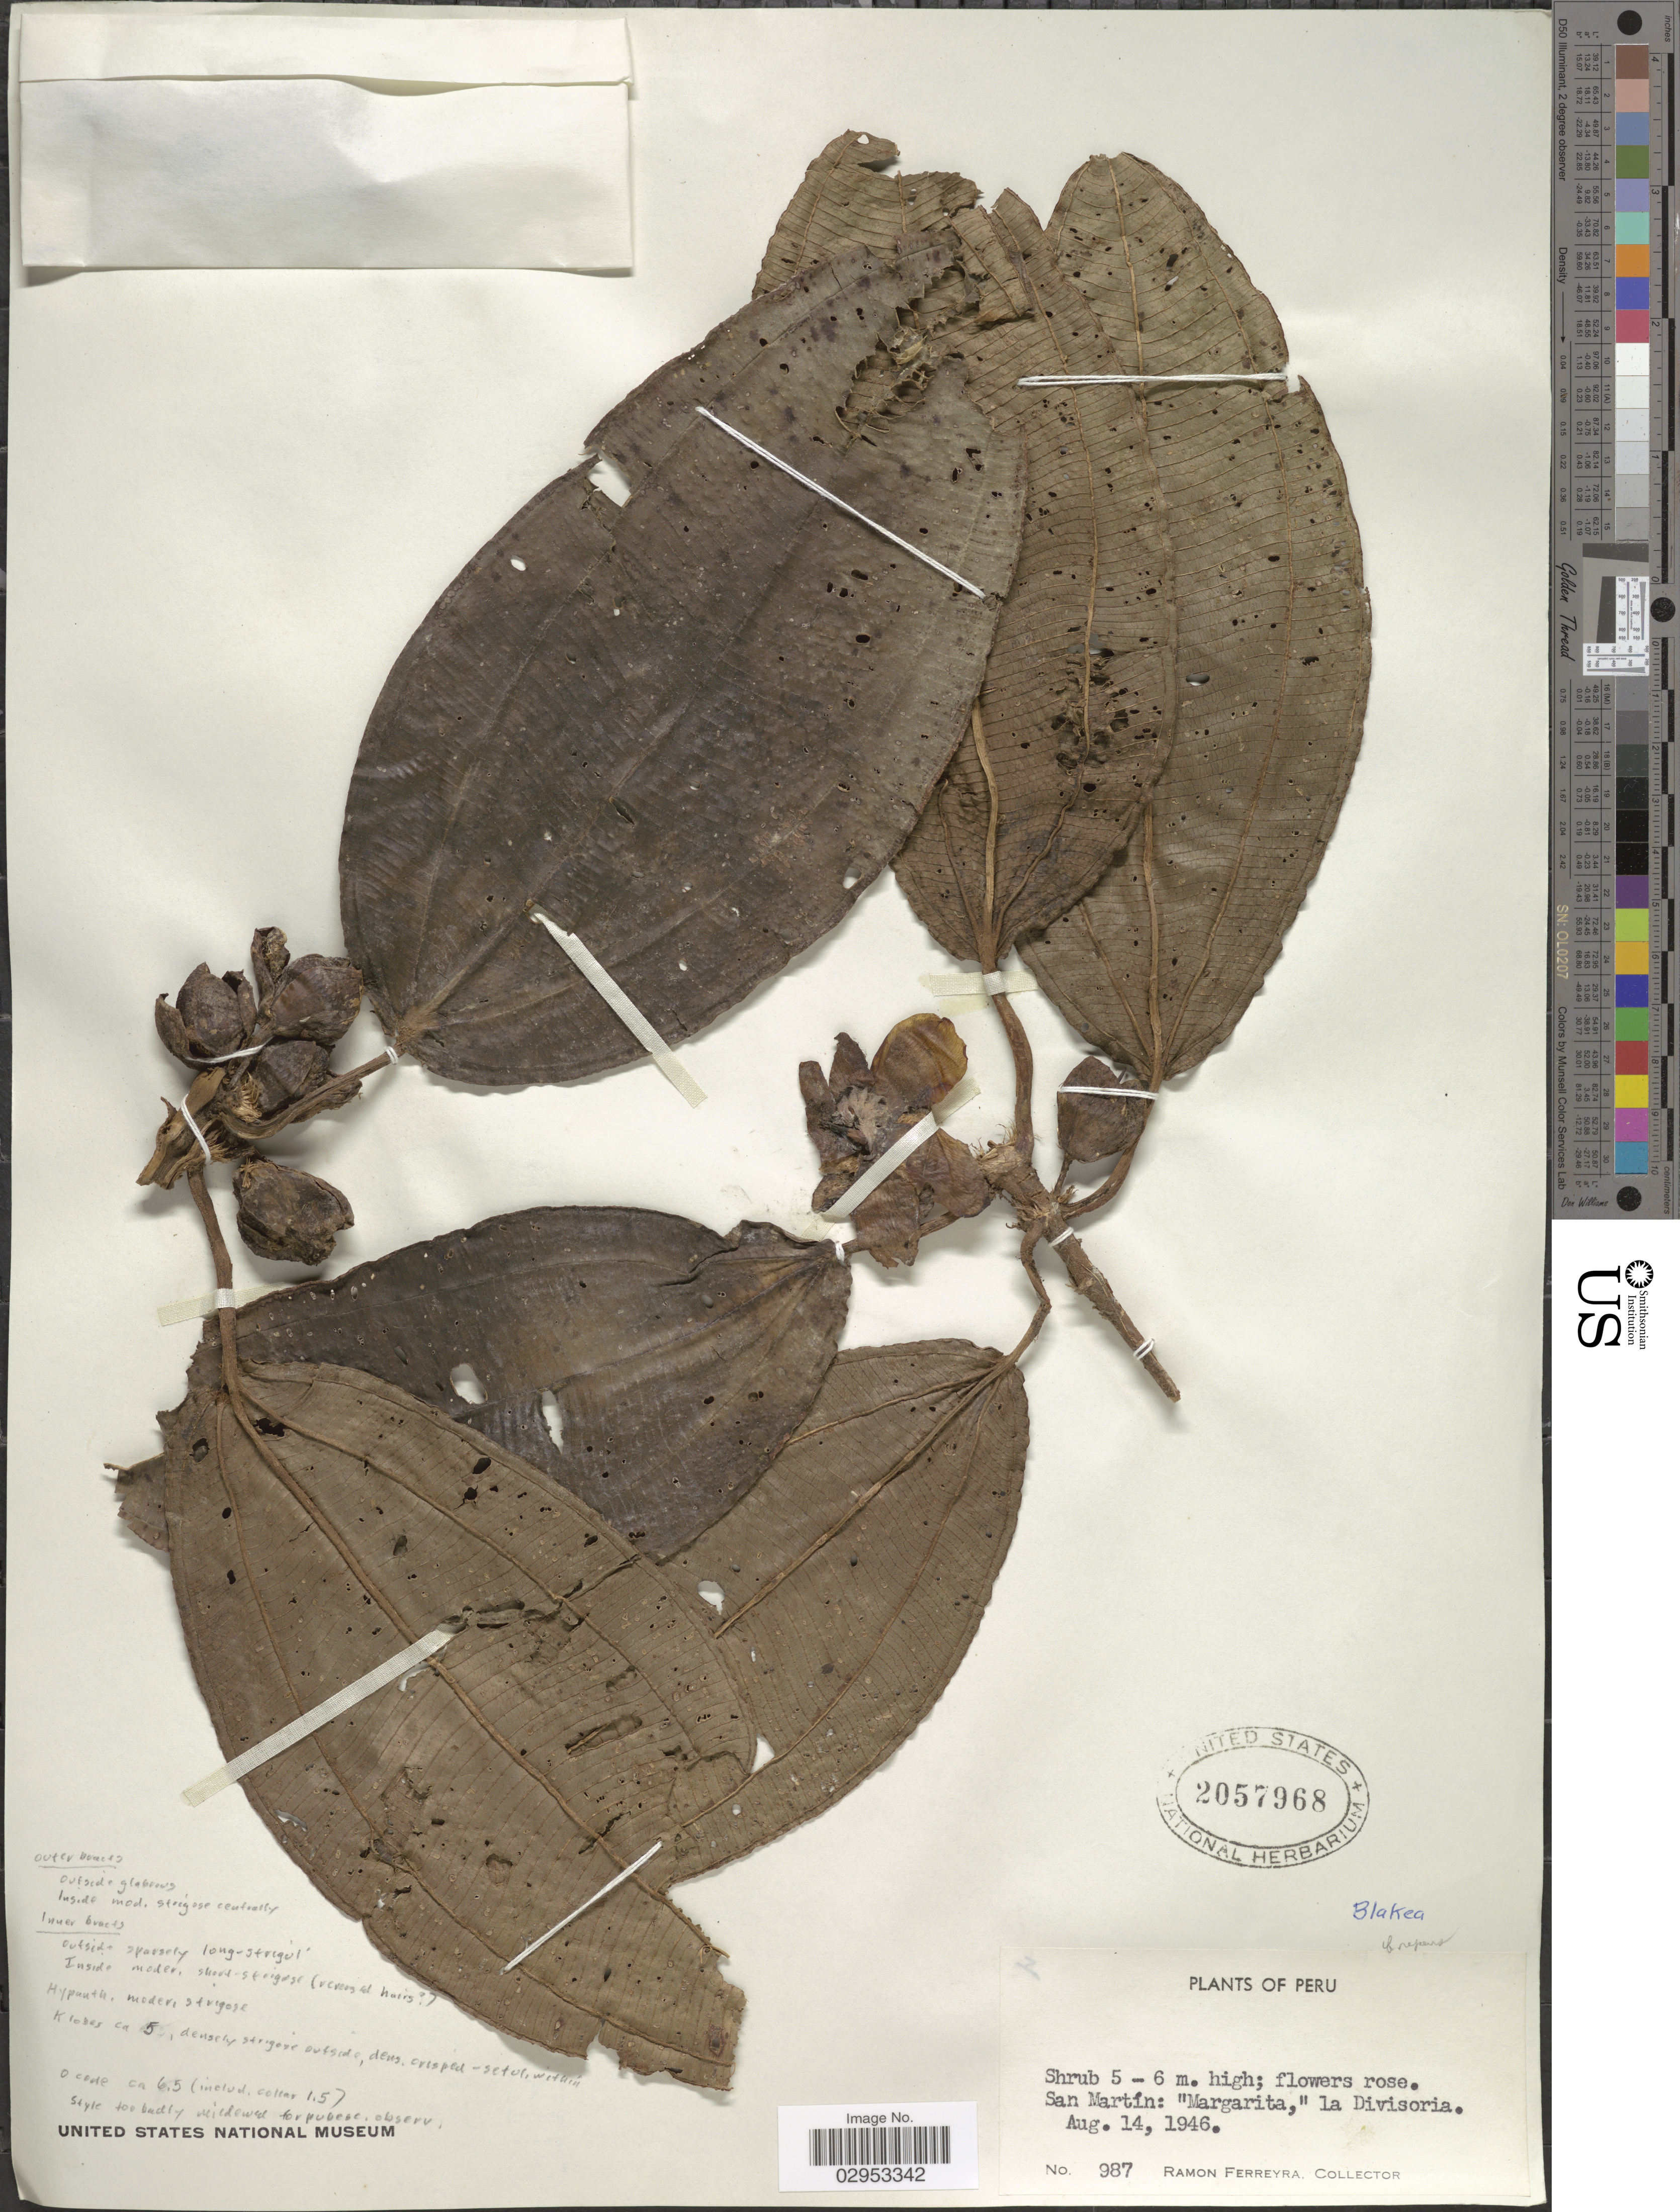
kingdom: Plantae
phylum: Tracheophyta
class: Magnoliopsida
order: Myrtales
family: Melastomataceae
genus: Blakea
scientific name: Blakea repens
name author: (Ruiz & Pav.) D. Don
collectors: R. A. Ferreyra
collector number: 987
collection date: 1946-08-14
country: Peru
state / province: San Martín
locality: Margarita,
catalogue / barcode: US 2057968